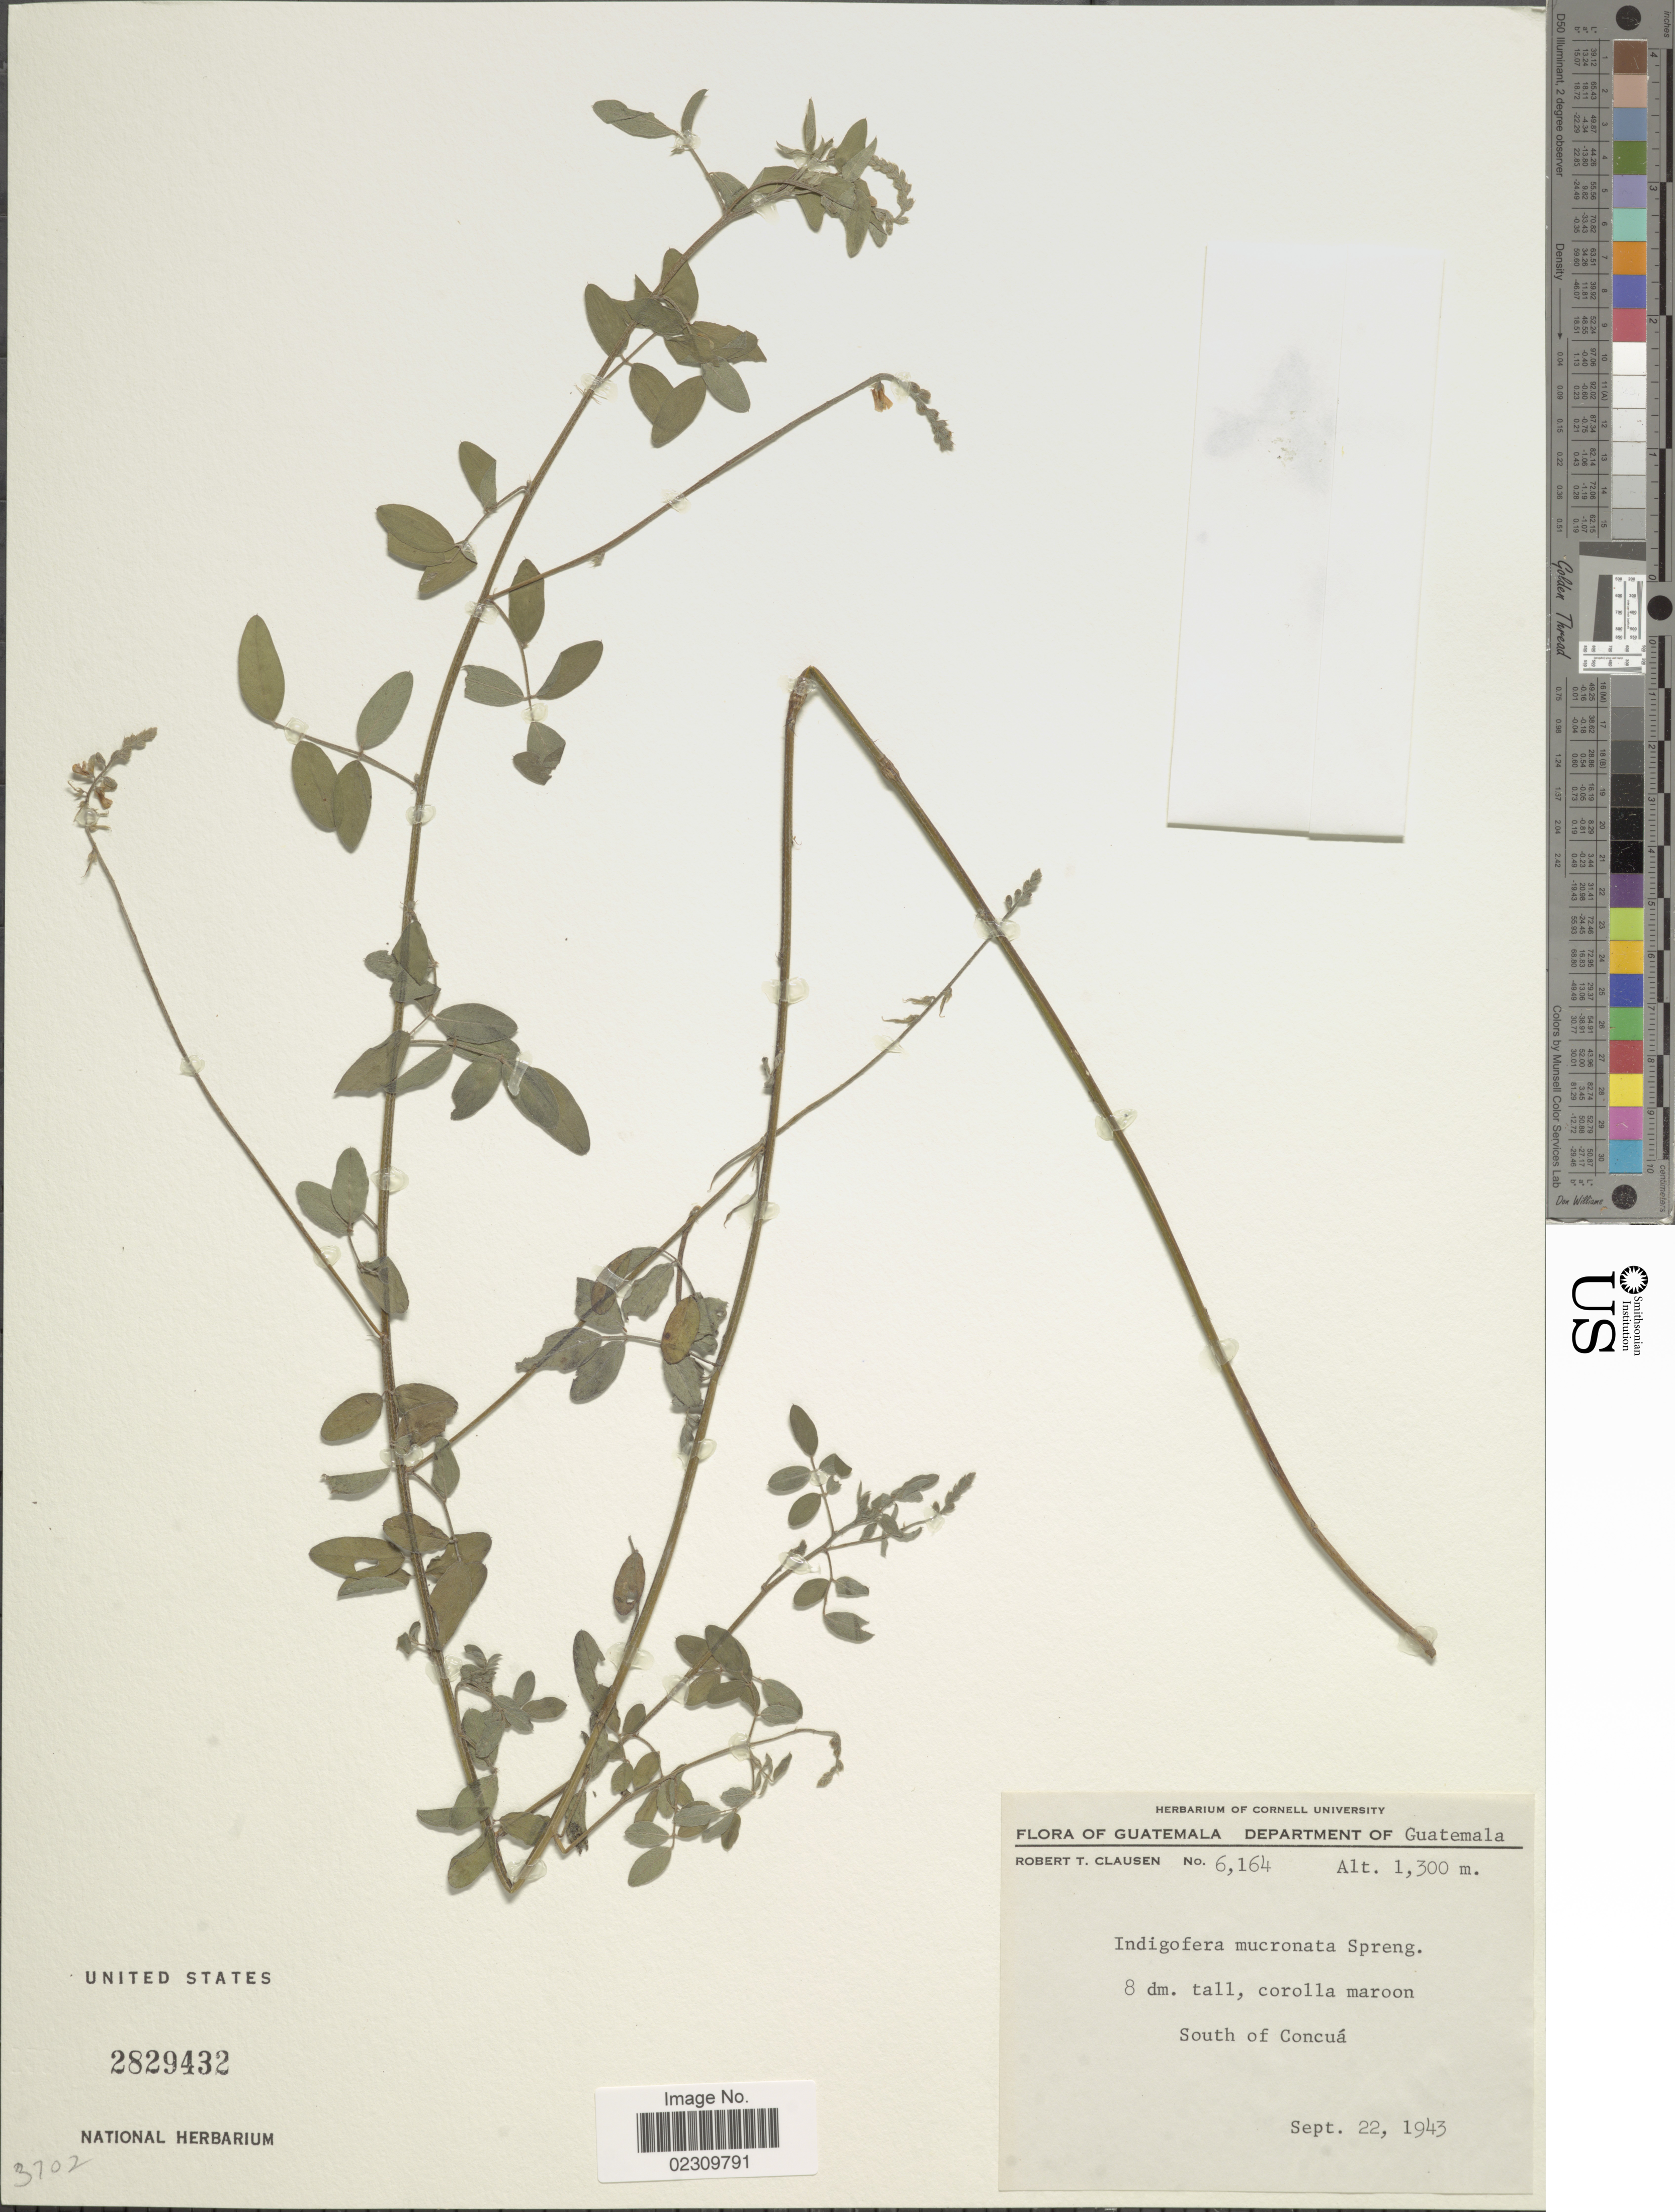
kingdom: Plantae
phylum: Tracheophyta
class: Magnoliopsida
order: Fabales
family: Fabaceae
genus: Indigofera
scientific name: Indigofera mucronata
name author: Lam.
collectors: R. T. Clausen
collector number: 6164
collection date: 1943-09-22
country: Guatemala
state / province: Guatemala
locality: South of Concua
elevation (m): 1300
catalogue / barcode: US 2829432